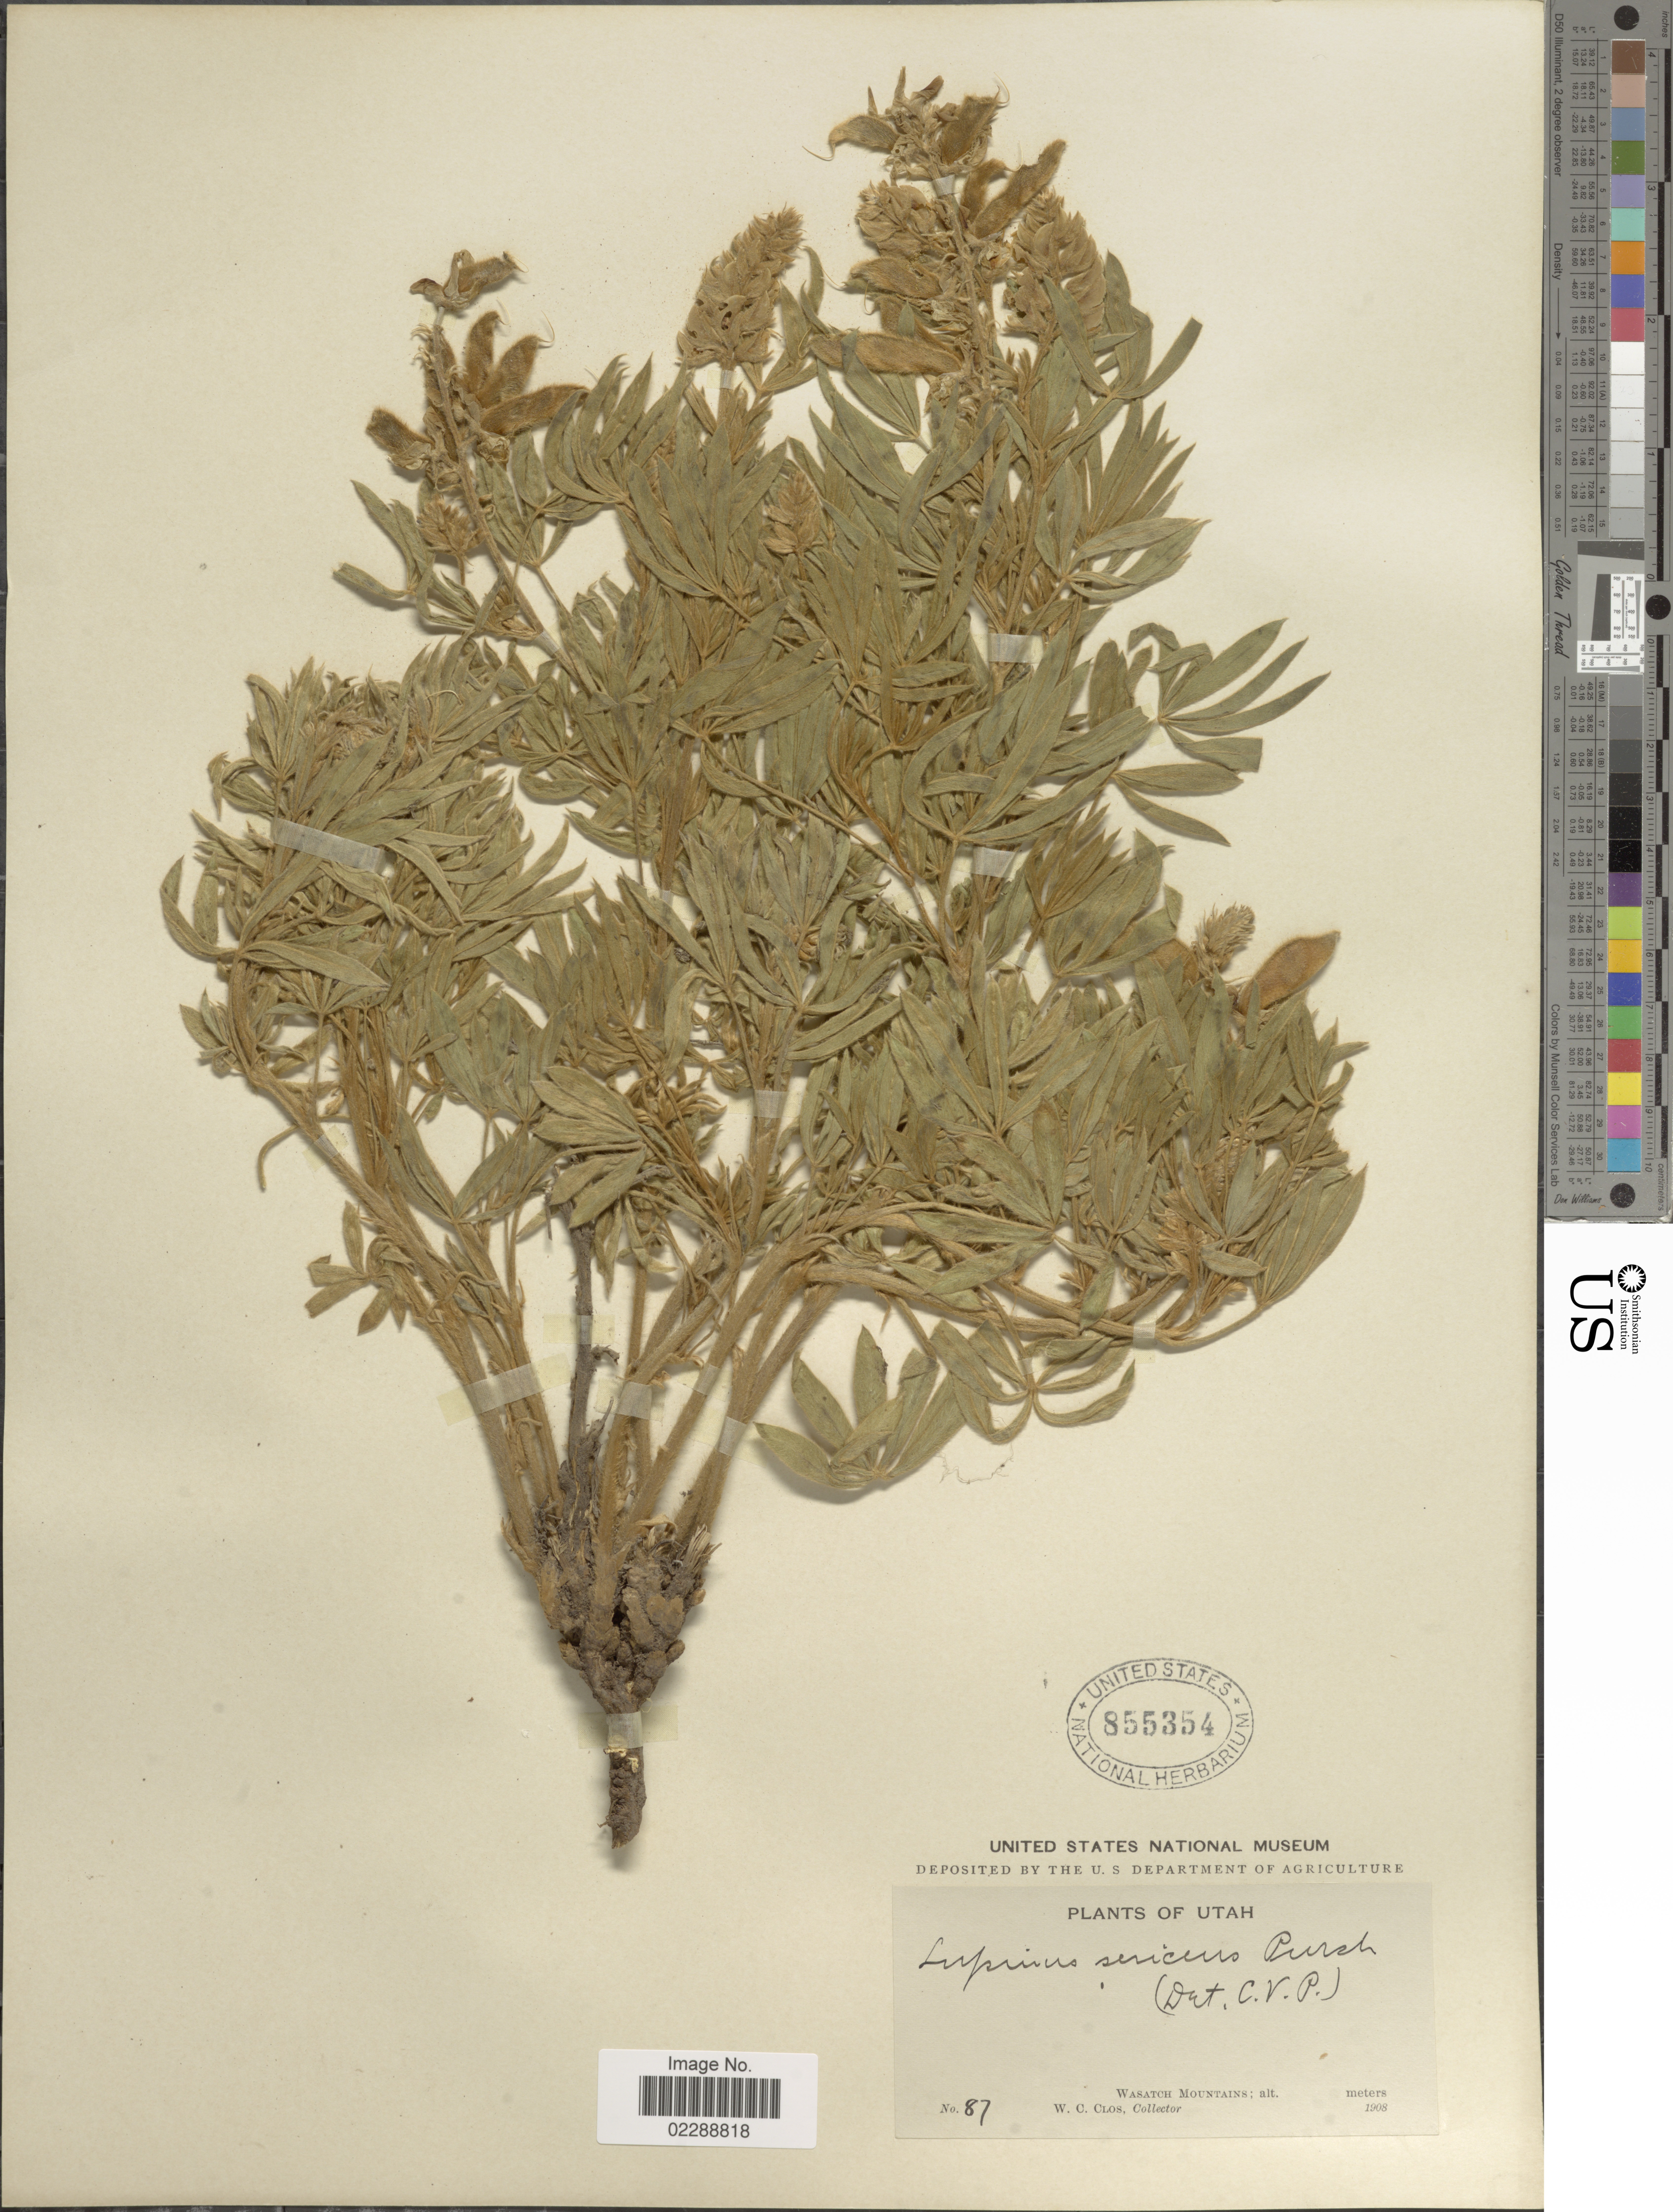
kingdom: Plantae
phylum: Tracheophyta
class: Magnoliopsida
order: Fabales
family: Fabaceae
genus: Lupinus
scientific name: Lupinus sp.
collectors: W. C. Clos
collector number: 87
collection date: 1908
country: United States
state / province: Utah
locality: Wasatch Mountains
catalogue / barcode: US 855354